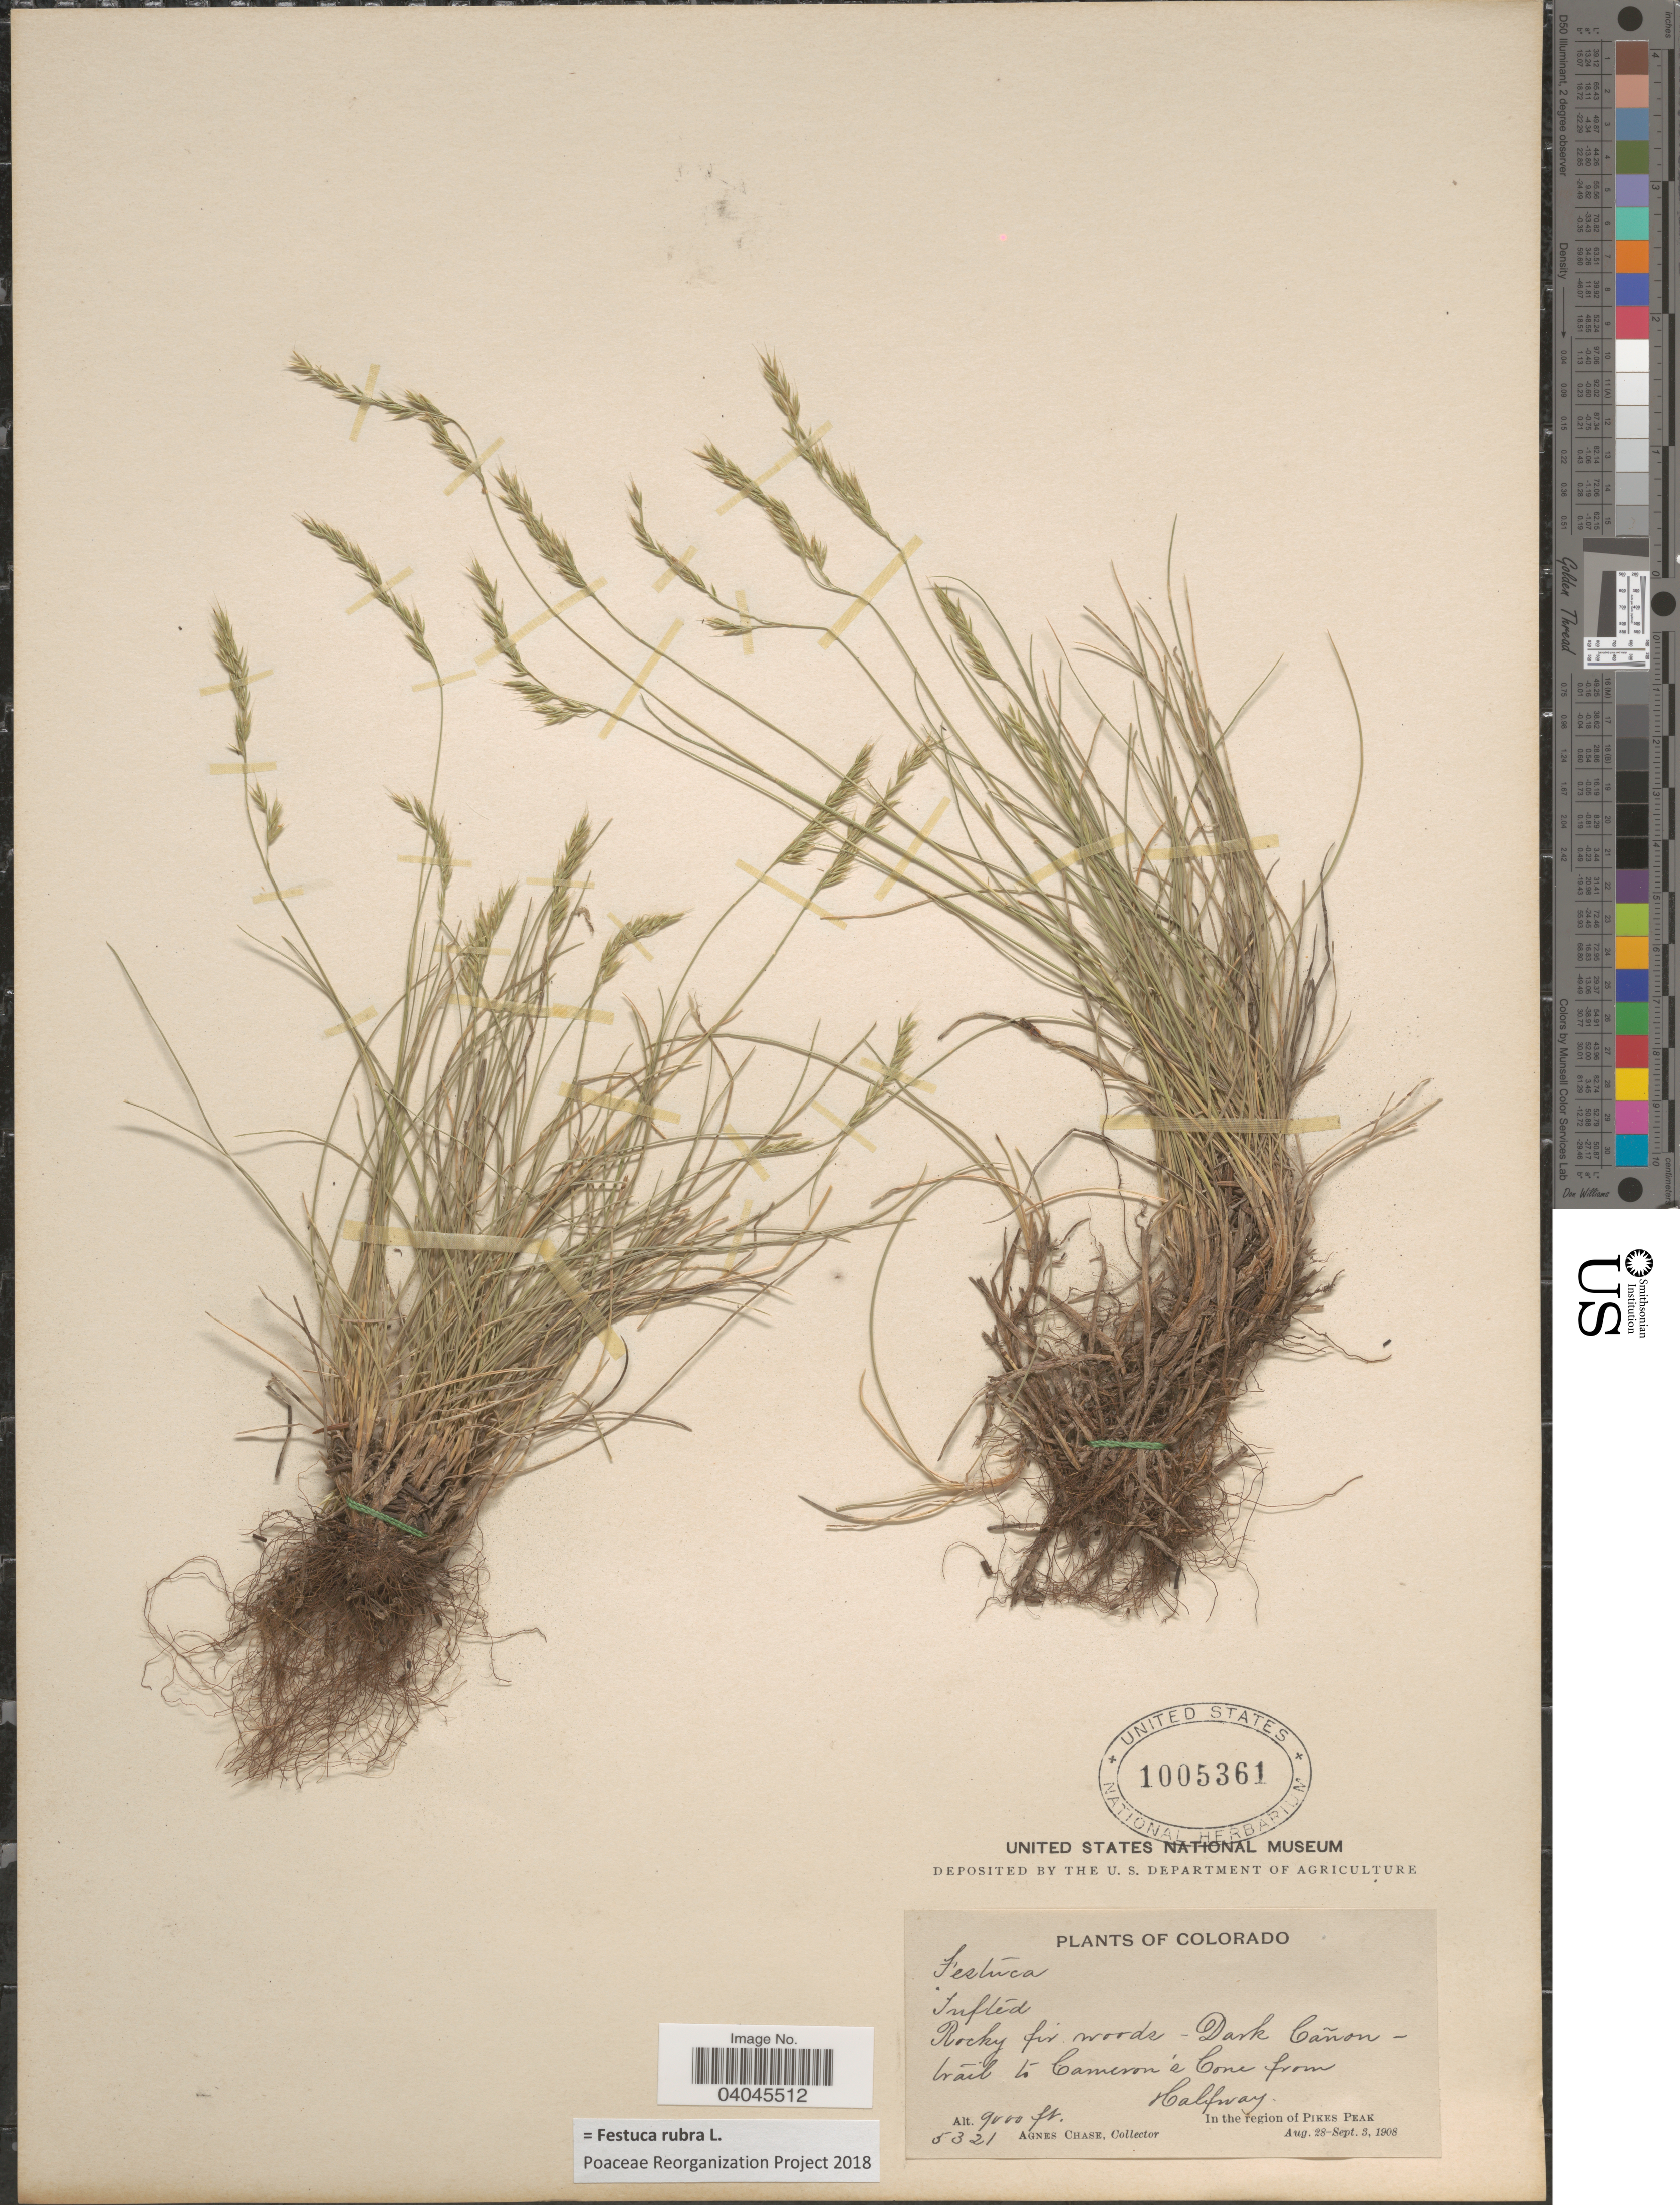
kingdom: Plantae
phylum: Tracheophyta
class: Liliopsida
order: Poales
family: Poaceae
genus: Festuca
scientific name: Festuca rubra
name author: L.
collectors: A. Chase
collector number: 5321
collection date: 1908-08-28/1908-09-03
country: United States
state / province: Colorado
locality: Dark Cañon- trail to Cameron's Cone from Halfway. In the region of Pikes Peak.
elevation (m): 2743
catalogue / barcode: US 1005361